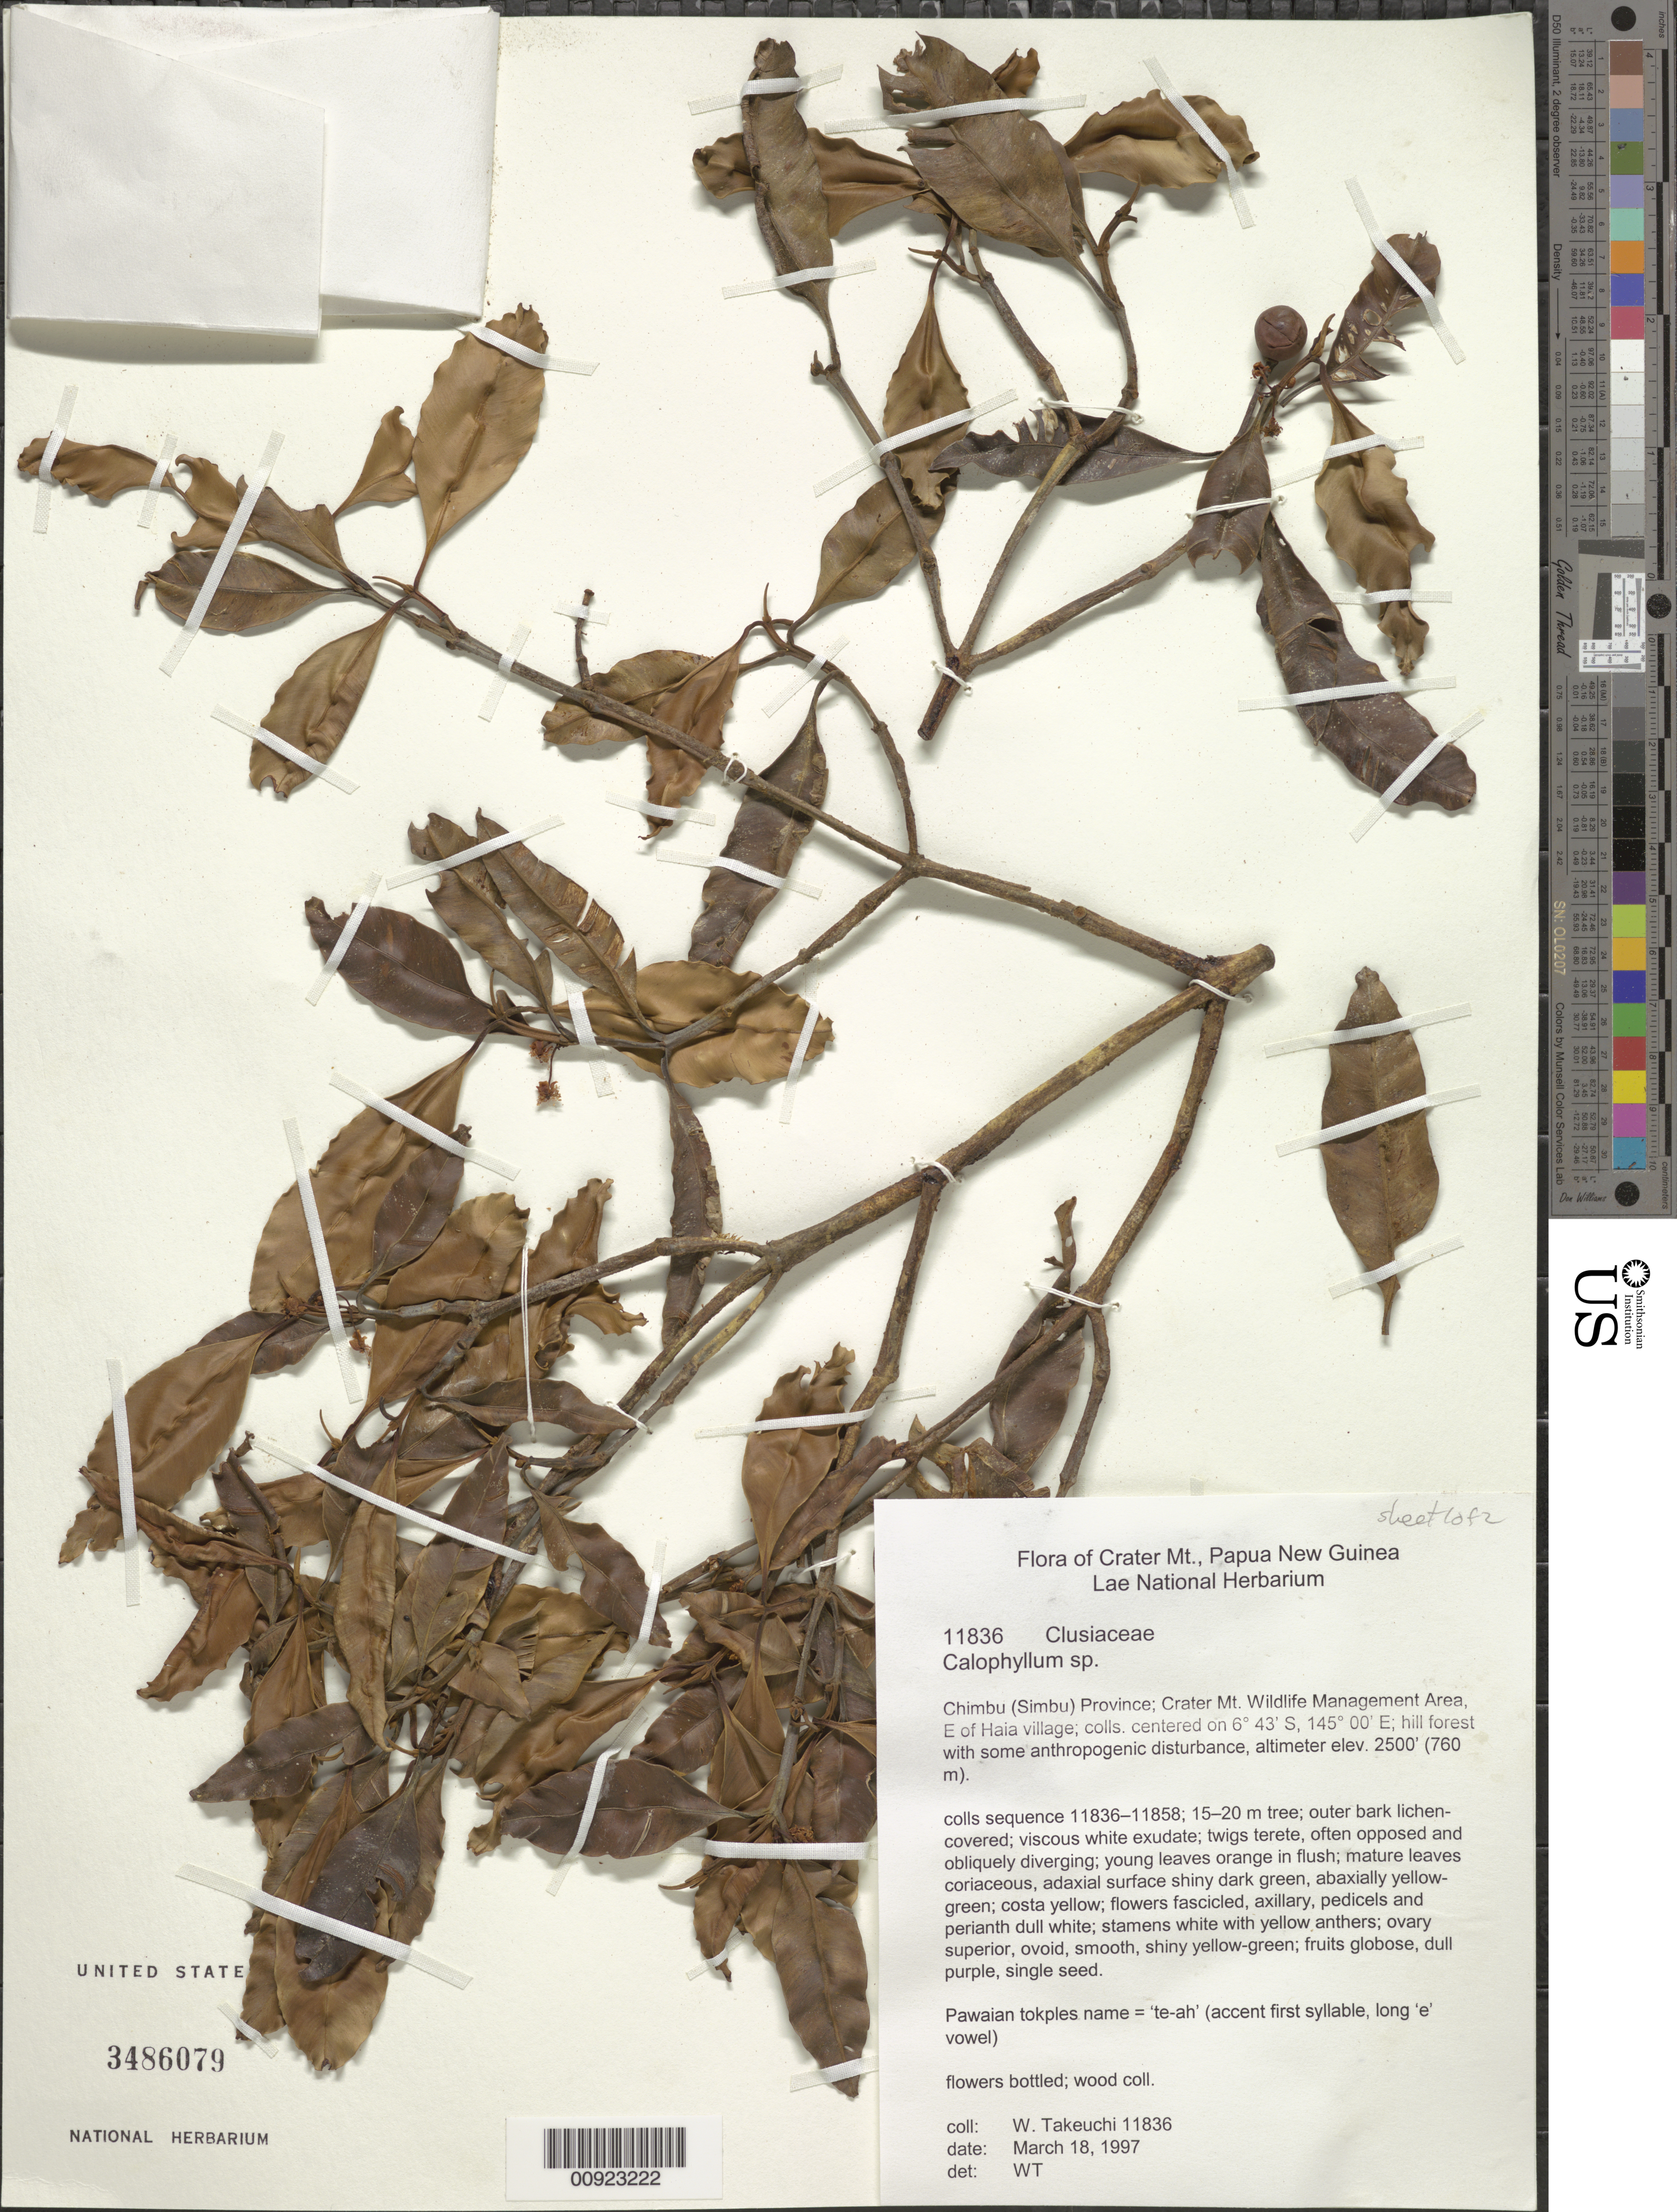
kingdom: Plantae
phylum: Tracheophyta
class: Magnoliopsida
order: Malpighiales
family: Calophyllaceae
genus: Calophyllum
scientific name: Calophyllum sp.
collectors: W. N. Takeuchi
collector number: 11836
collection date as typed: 18 Mar 1997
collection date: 1997-03-18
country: Papua New Guinea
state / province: Chimbu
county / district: Goroka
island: New Guinea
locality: Chimbu (Simbu) Province; Crater Mt. Wildlife Management Area, E. of Haia village.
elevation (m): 760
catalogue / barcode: US 3486079